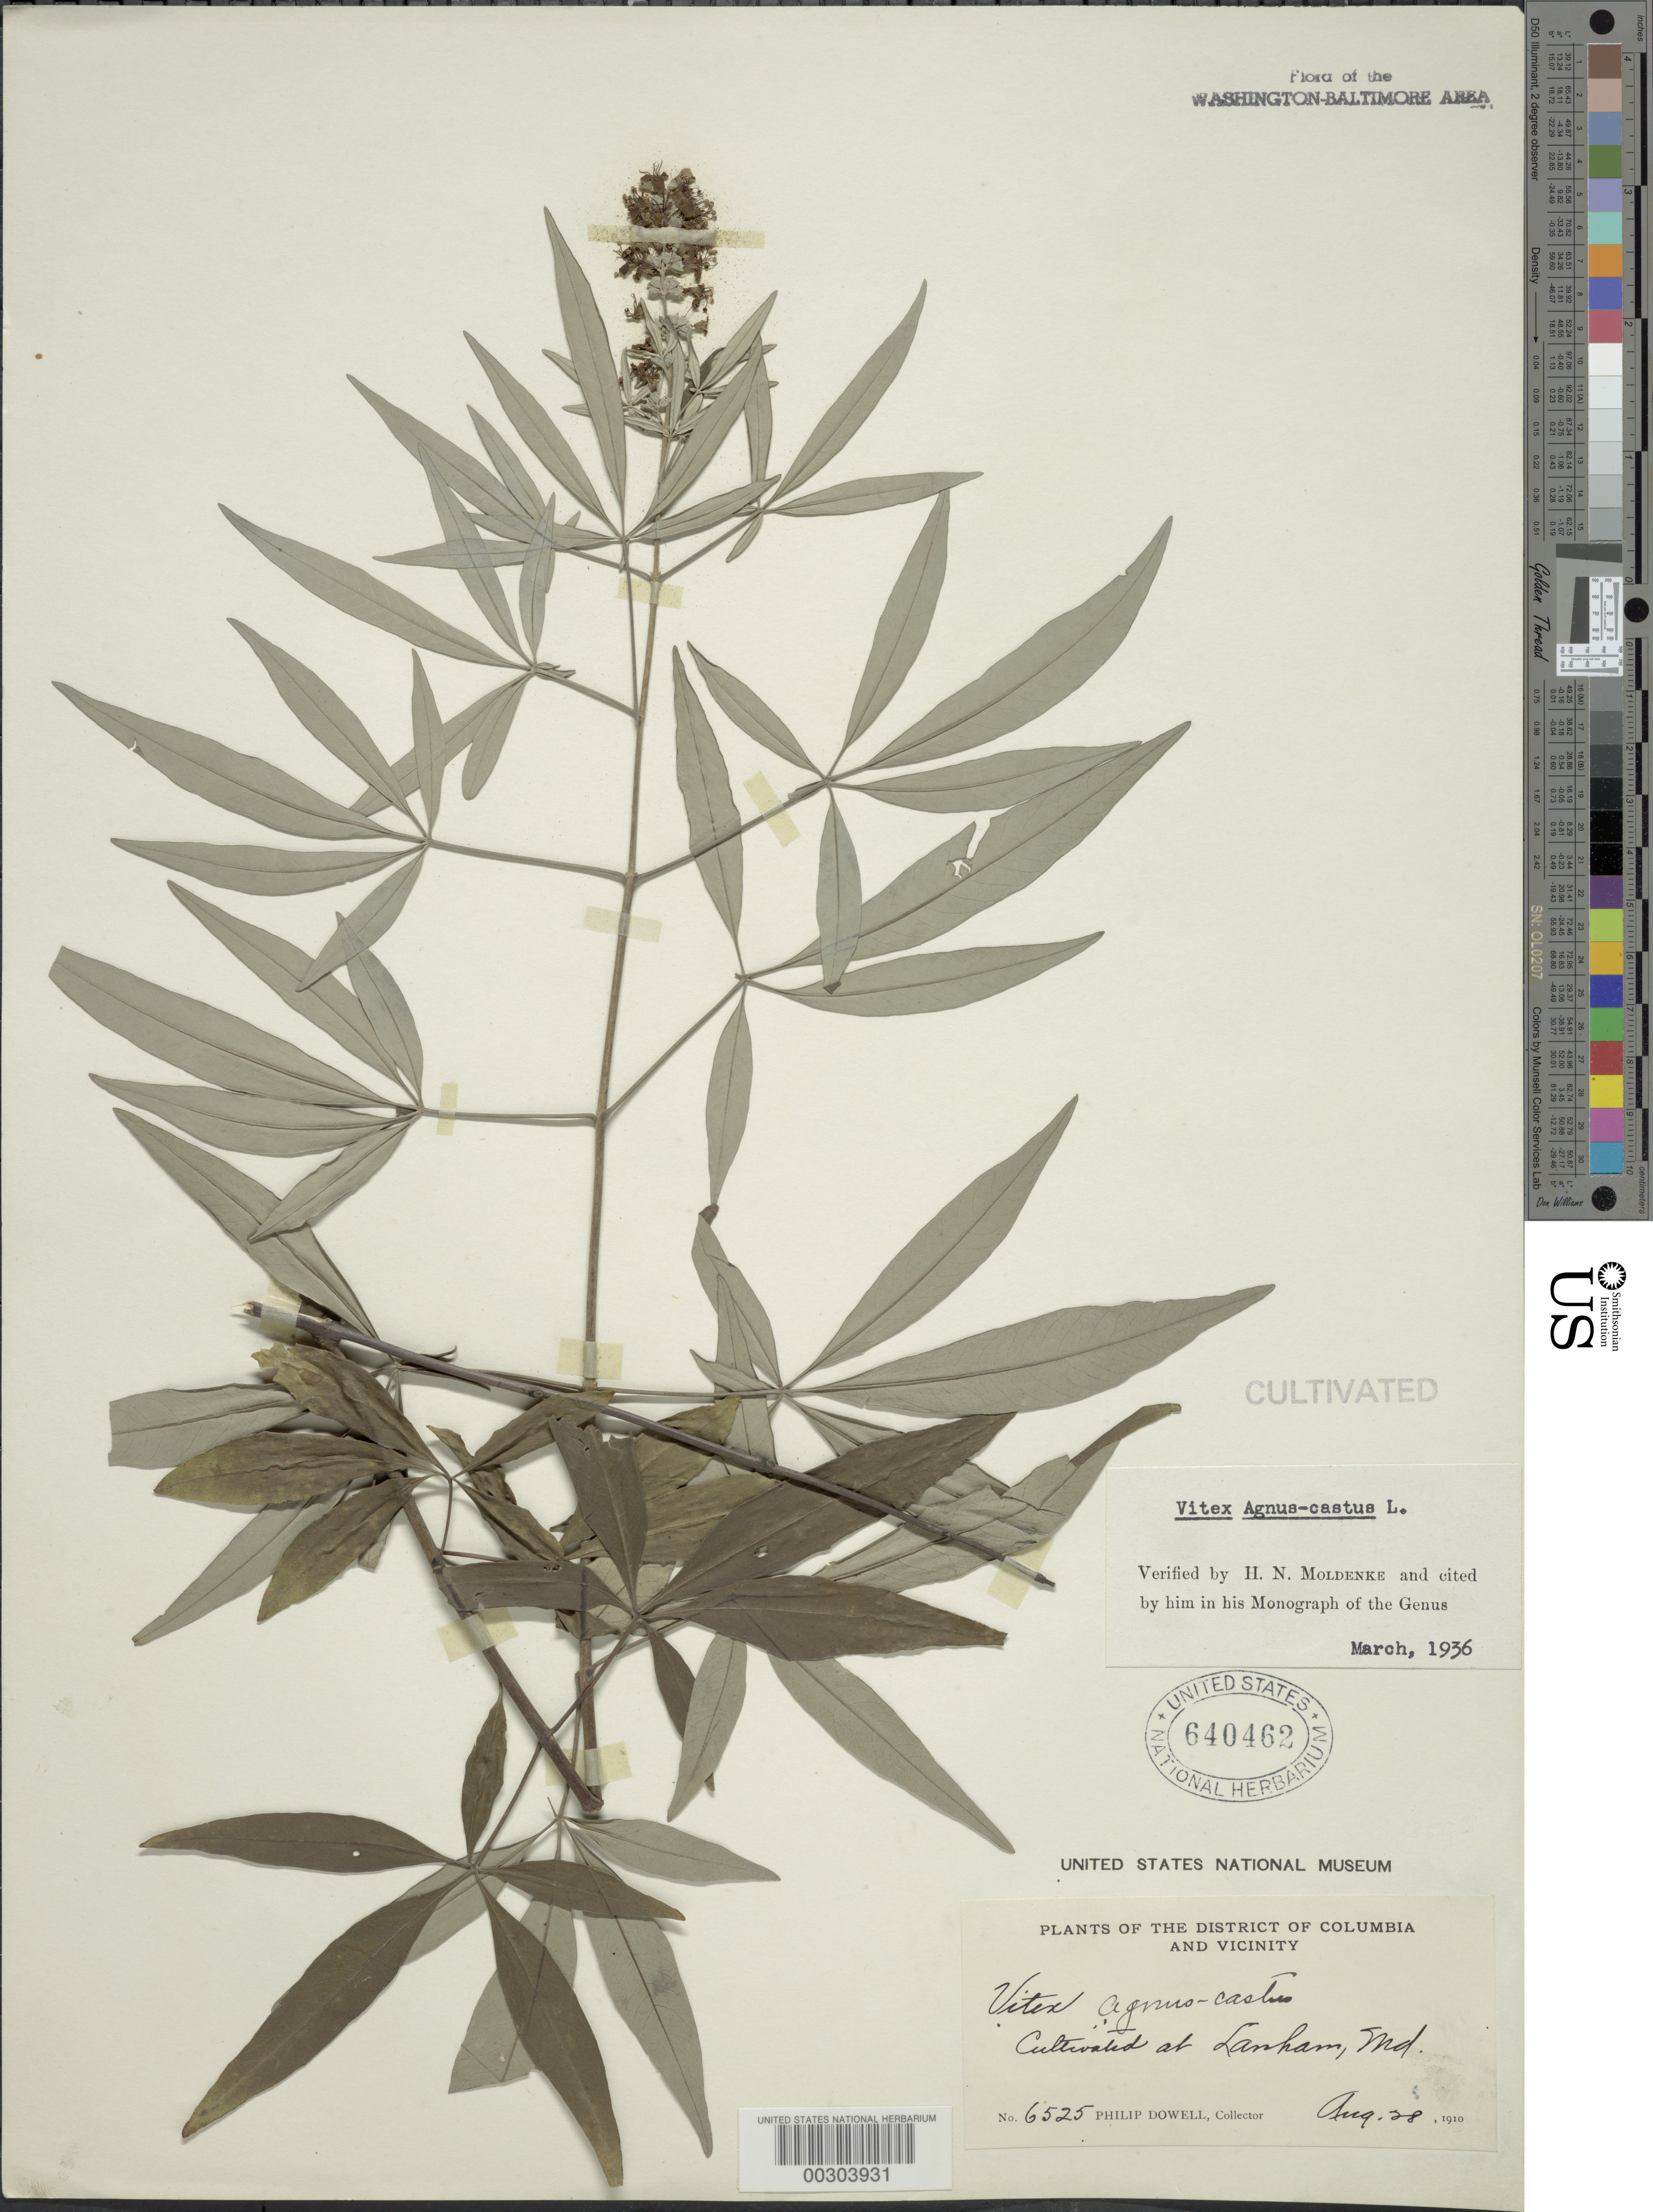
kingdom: Plantae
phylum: Tracheophyta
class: Magnoliopsida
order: Lamiales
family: Lamiaceae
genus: Vitex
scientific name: Vitex agnus-castus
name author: L.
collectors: P. Dowell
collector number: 6525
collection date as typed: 28 Aug 1910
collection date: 1910-08-28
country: United States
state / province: Maryland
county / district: Prince George's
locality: Lanham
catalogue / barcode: US 640462